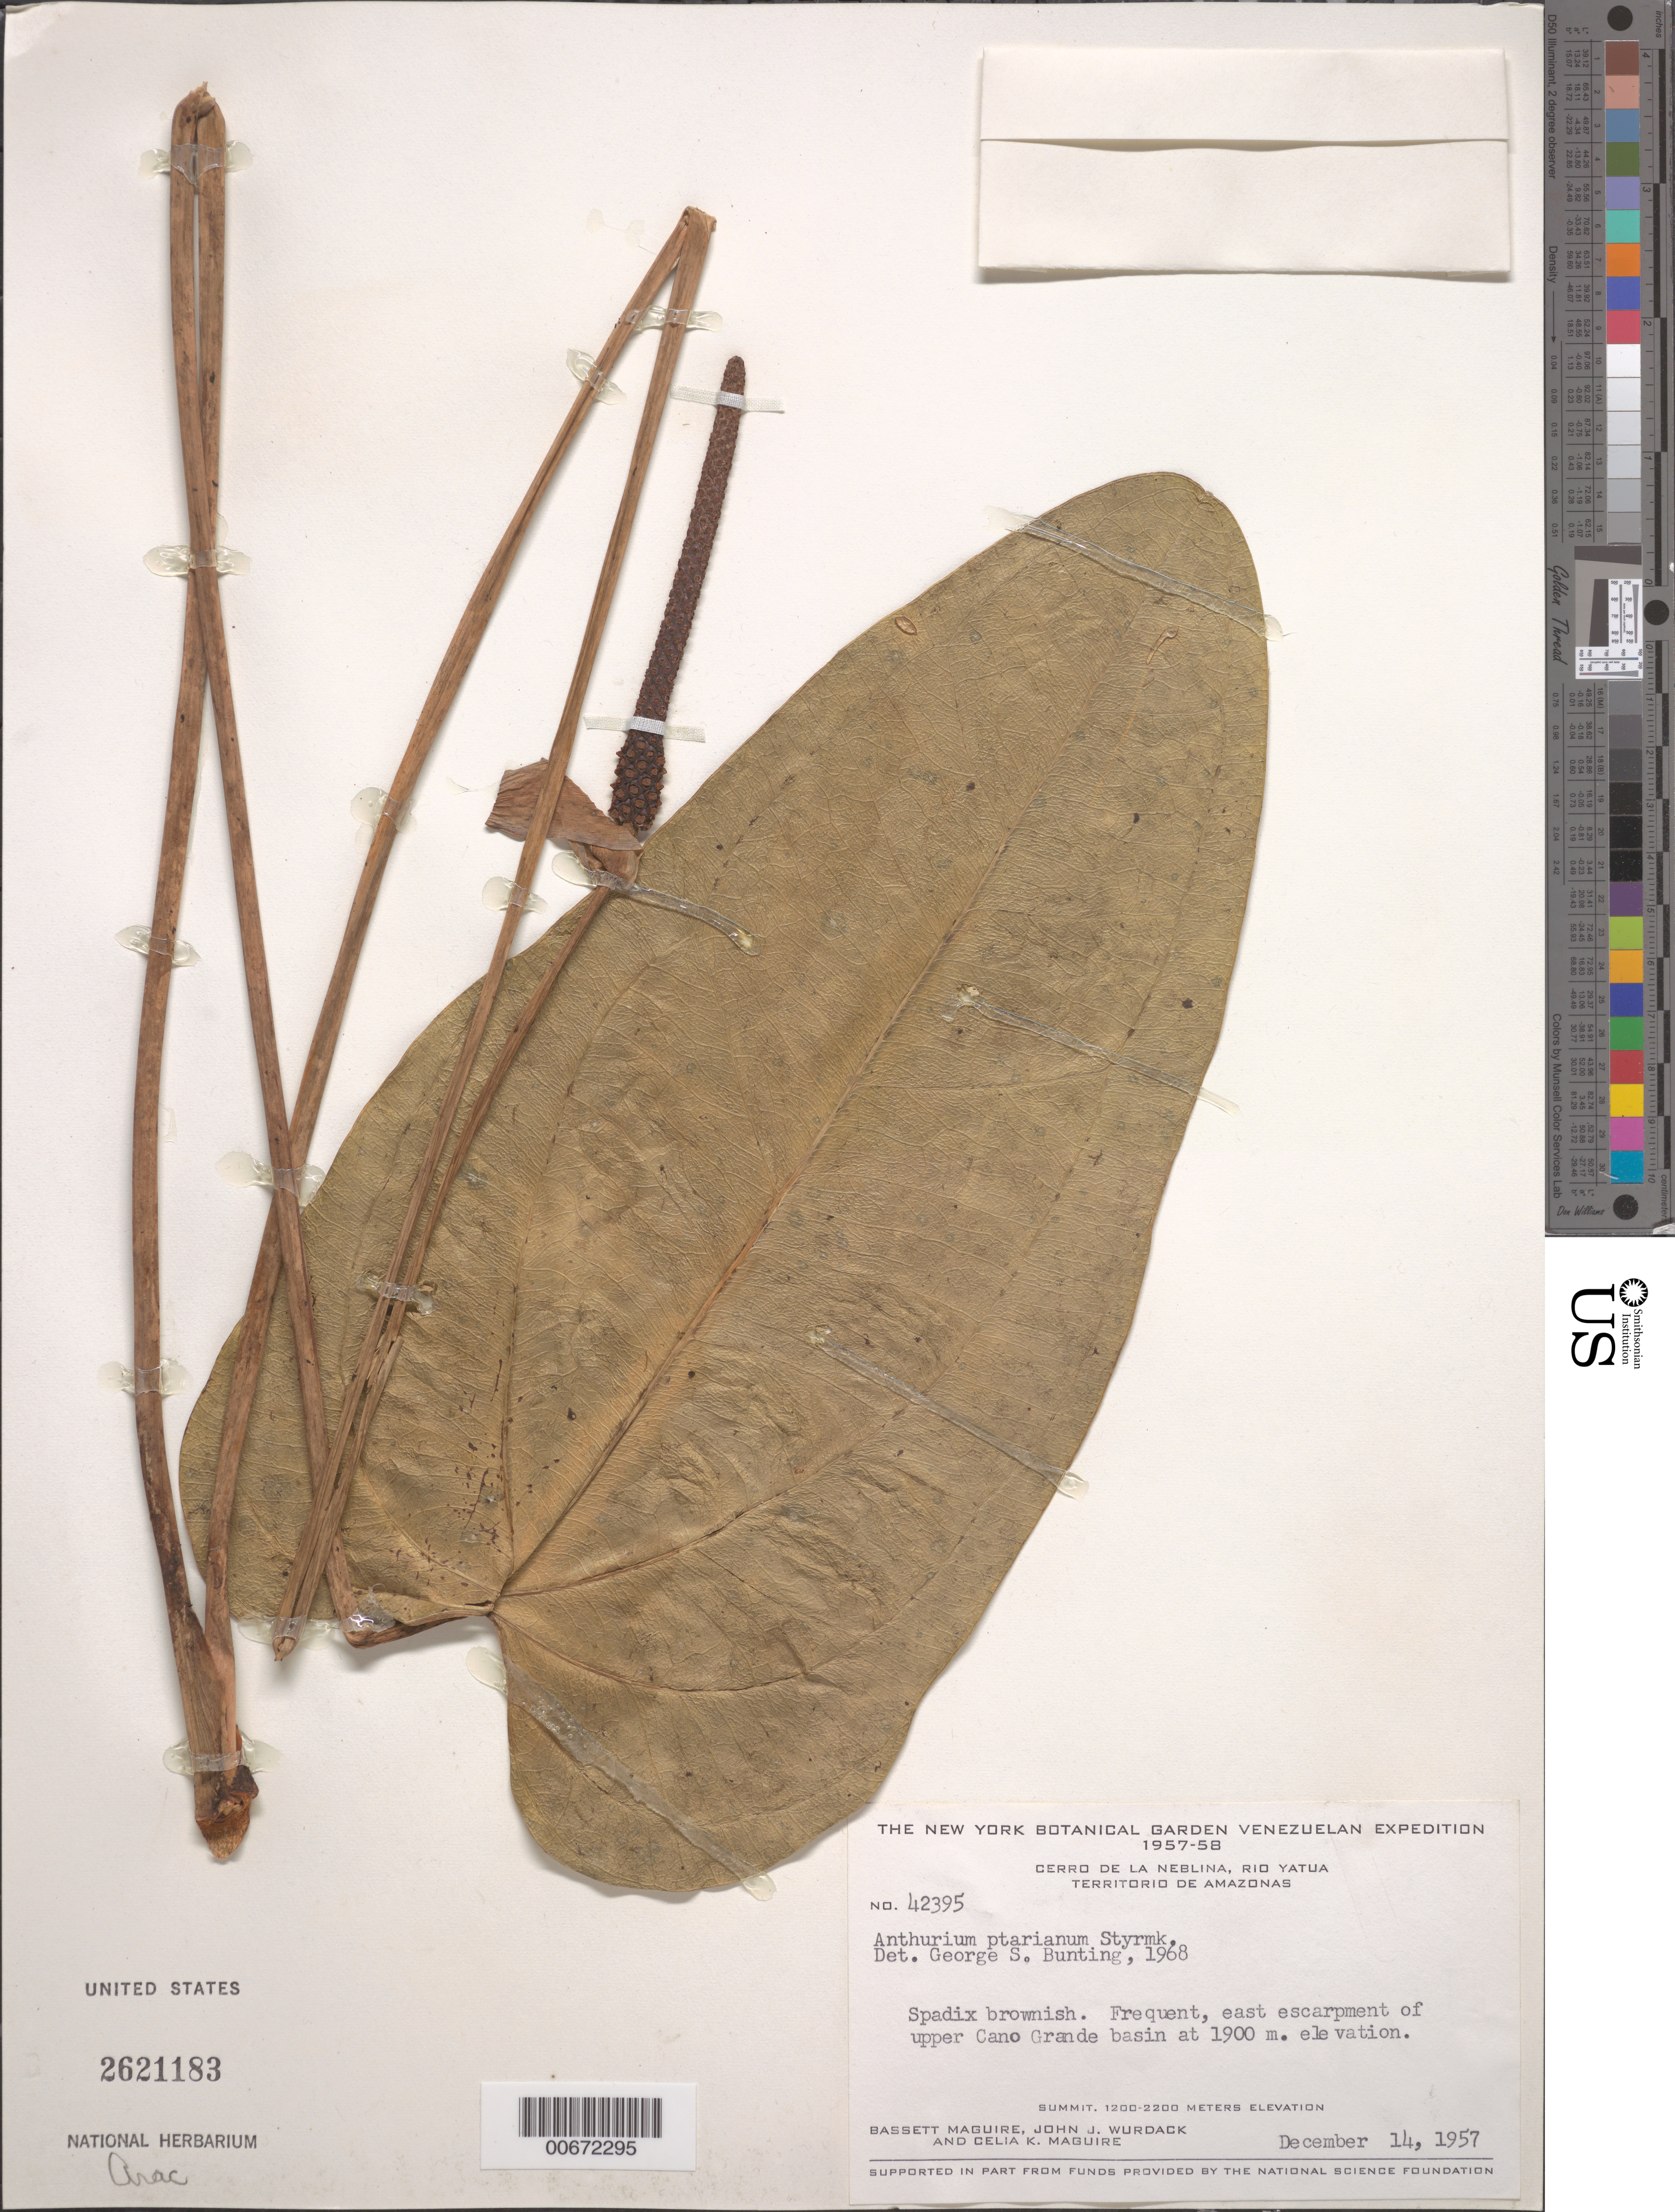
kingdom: Plantae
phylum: Tracheophyta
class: Liliopsida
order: Alismatales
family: Araceae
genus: Anthurium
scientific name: Anthurium ptarianum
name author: Steyerm.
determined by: Bunting, G. S.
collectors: B. Maguire, J. J. Wurdack & C. K. Maguire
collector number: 42395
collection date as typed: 14-Dec-57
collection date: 1957-12-14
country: Venezuela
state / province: Amazonas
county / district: Río Negro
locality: Cerro de la Neblina, Río Yatua, Caño Grande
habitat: East escarpment of upper Caño Grande basin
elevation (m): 1900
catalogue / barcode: US 2621183